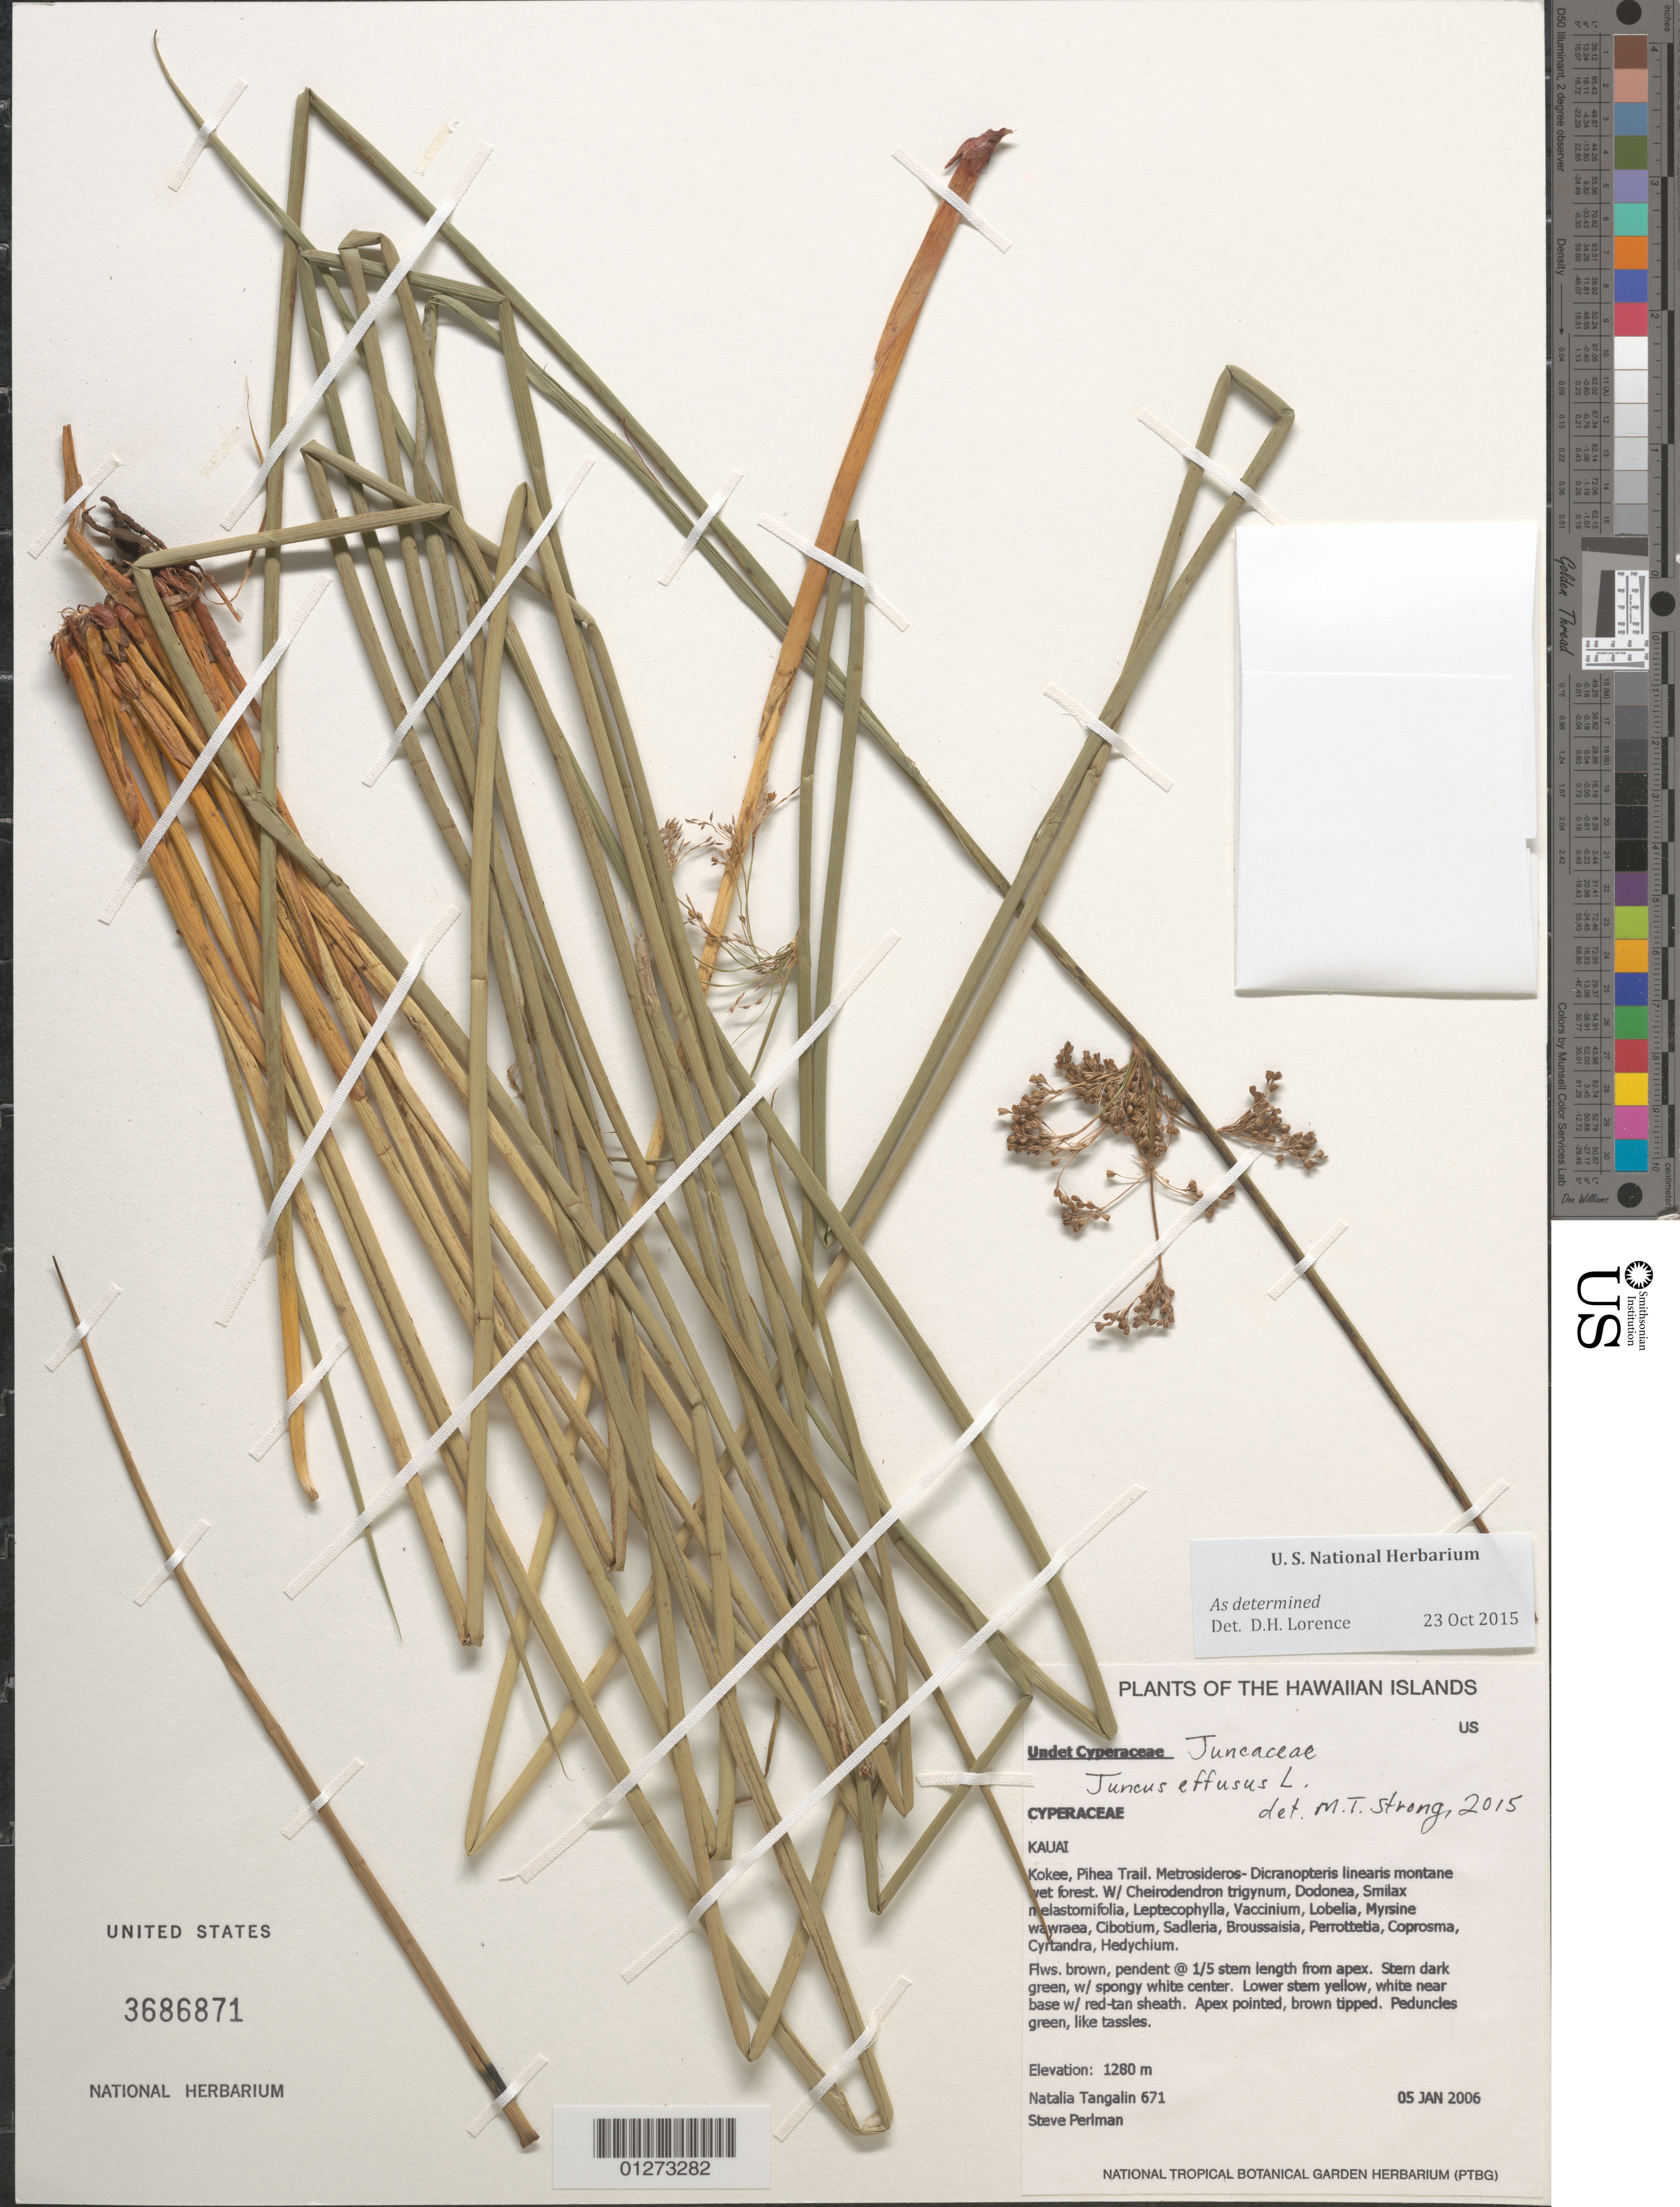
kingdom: Plantae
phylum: Tracheophyta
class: Liliopsida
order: Poales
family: Juncaceae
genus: Juncus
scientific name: Juncus effusus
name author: L.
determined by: Strong, M. T., (US), Smithsonian Institution - National Museum of Natural History (UNITED STATES)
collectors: N. Tangalin & S. P. Perlman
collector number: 671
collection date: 2006-01-05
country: United States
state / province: Hawaii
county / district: Kaui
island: Kaua'i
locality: Kokee, Pihea Trail.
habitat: Montane wet forest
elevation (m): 1280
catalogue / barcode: US 3686871